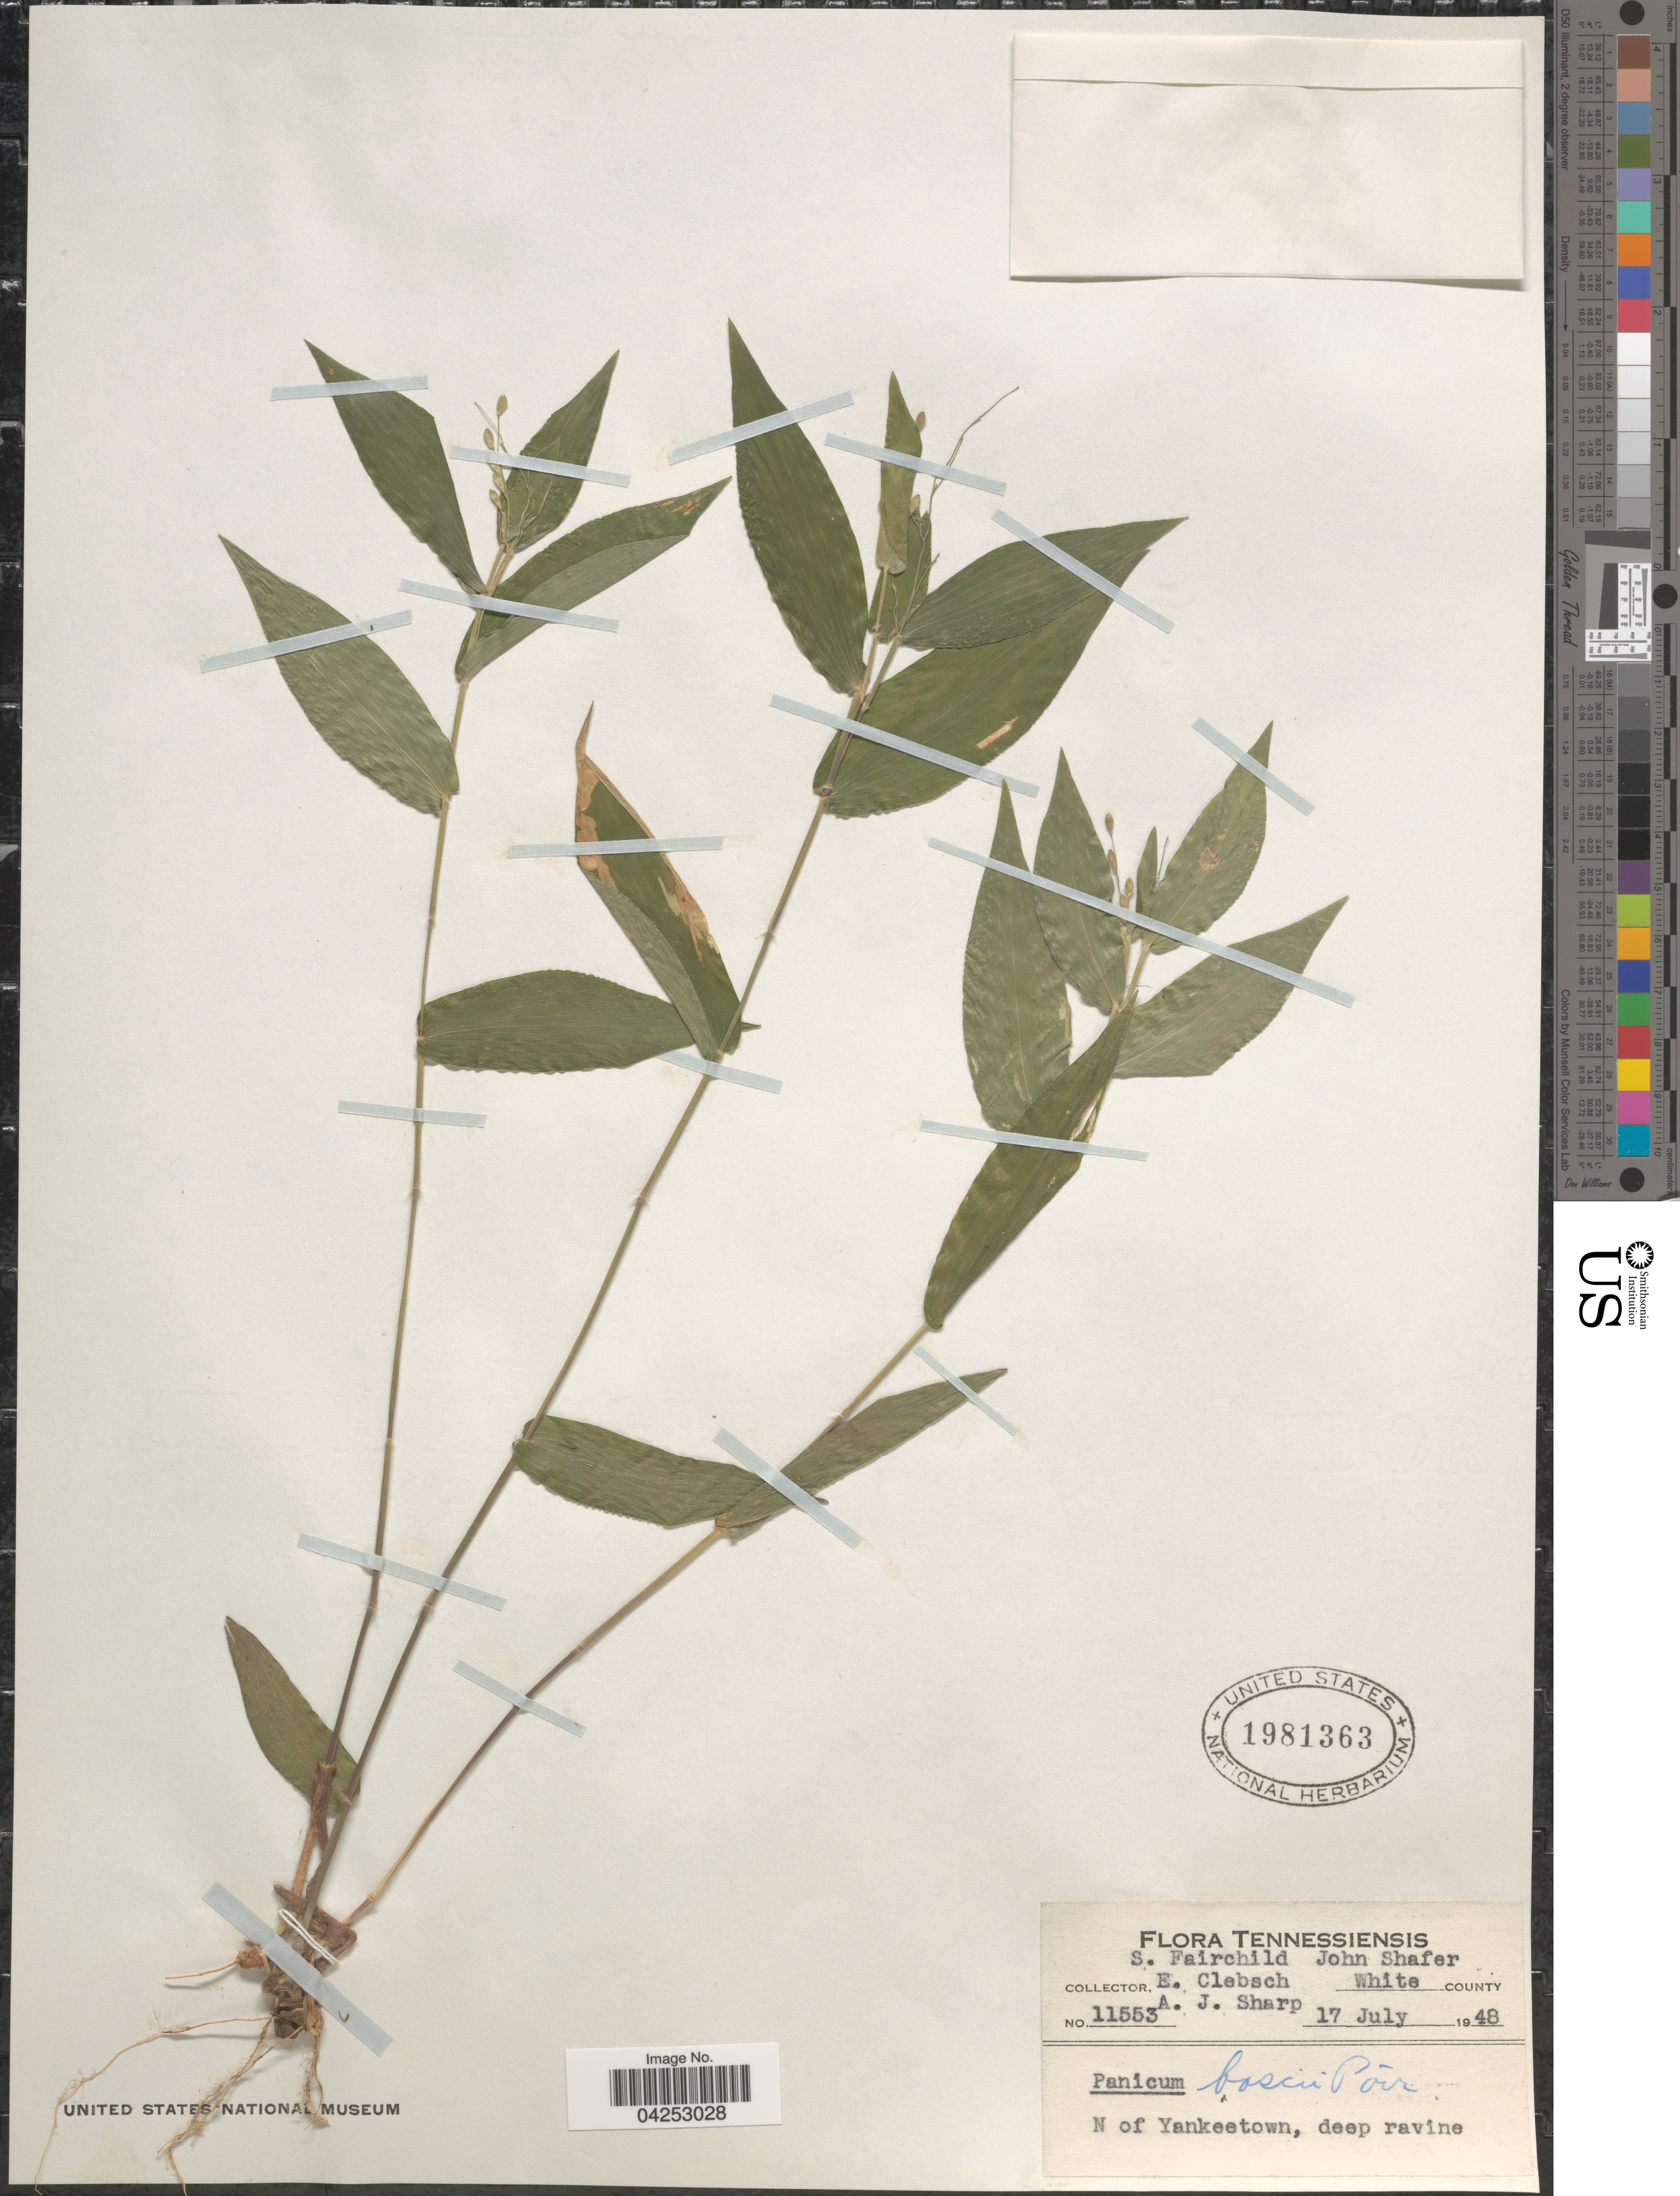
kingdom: Plantae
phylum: Tracheophyta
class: Liliopsida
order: Poales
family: Poaceae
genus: Dichanthelium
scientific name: Dichanthelium boscii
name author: (Poir.) Gould & C.A. Clark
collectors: S. Fairchild, J. A. Shafer, E. Clebsch & A. J. Sharp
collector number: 11553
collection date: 1948-07-17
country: United States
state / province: Tennessee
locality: White County. N of Yankeetown, deep ravine.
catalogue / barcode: US 1981363